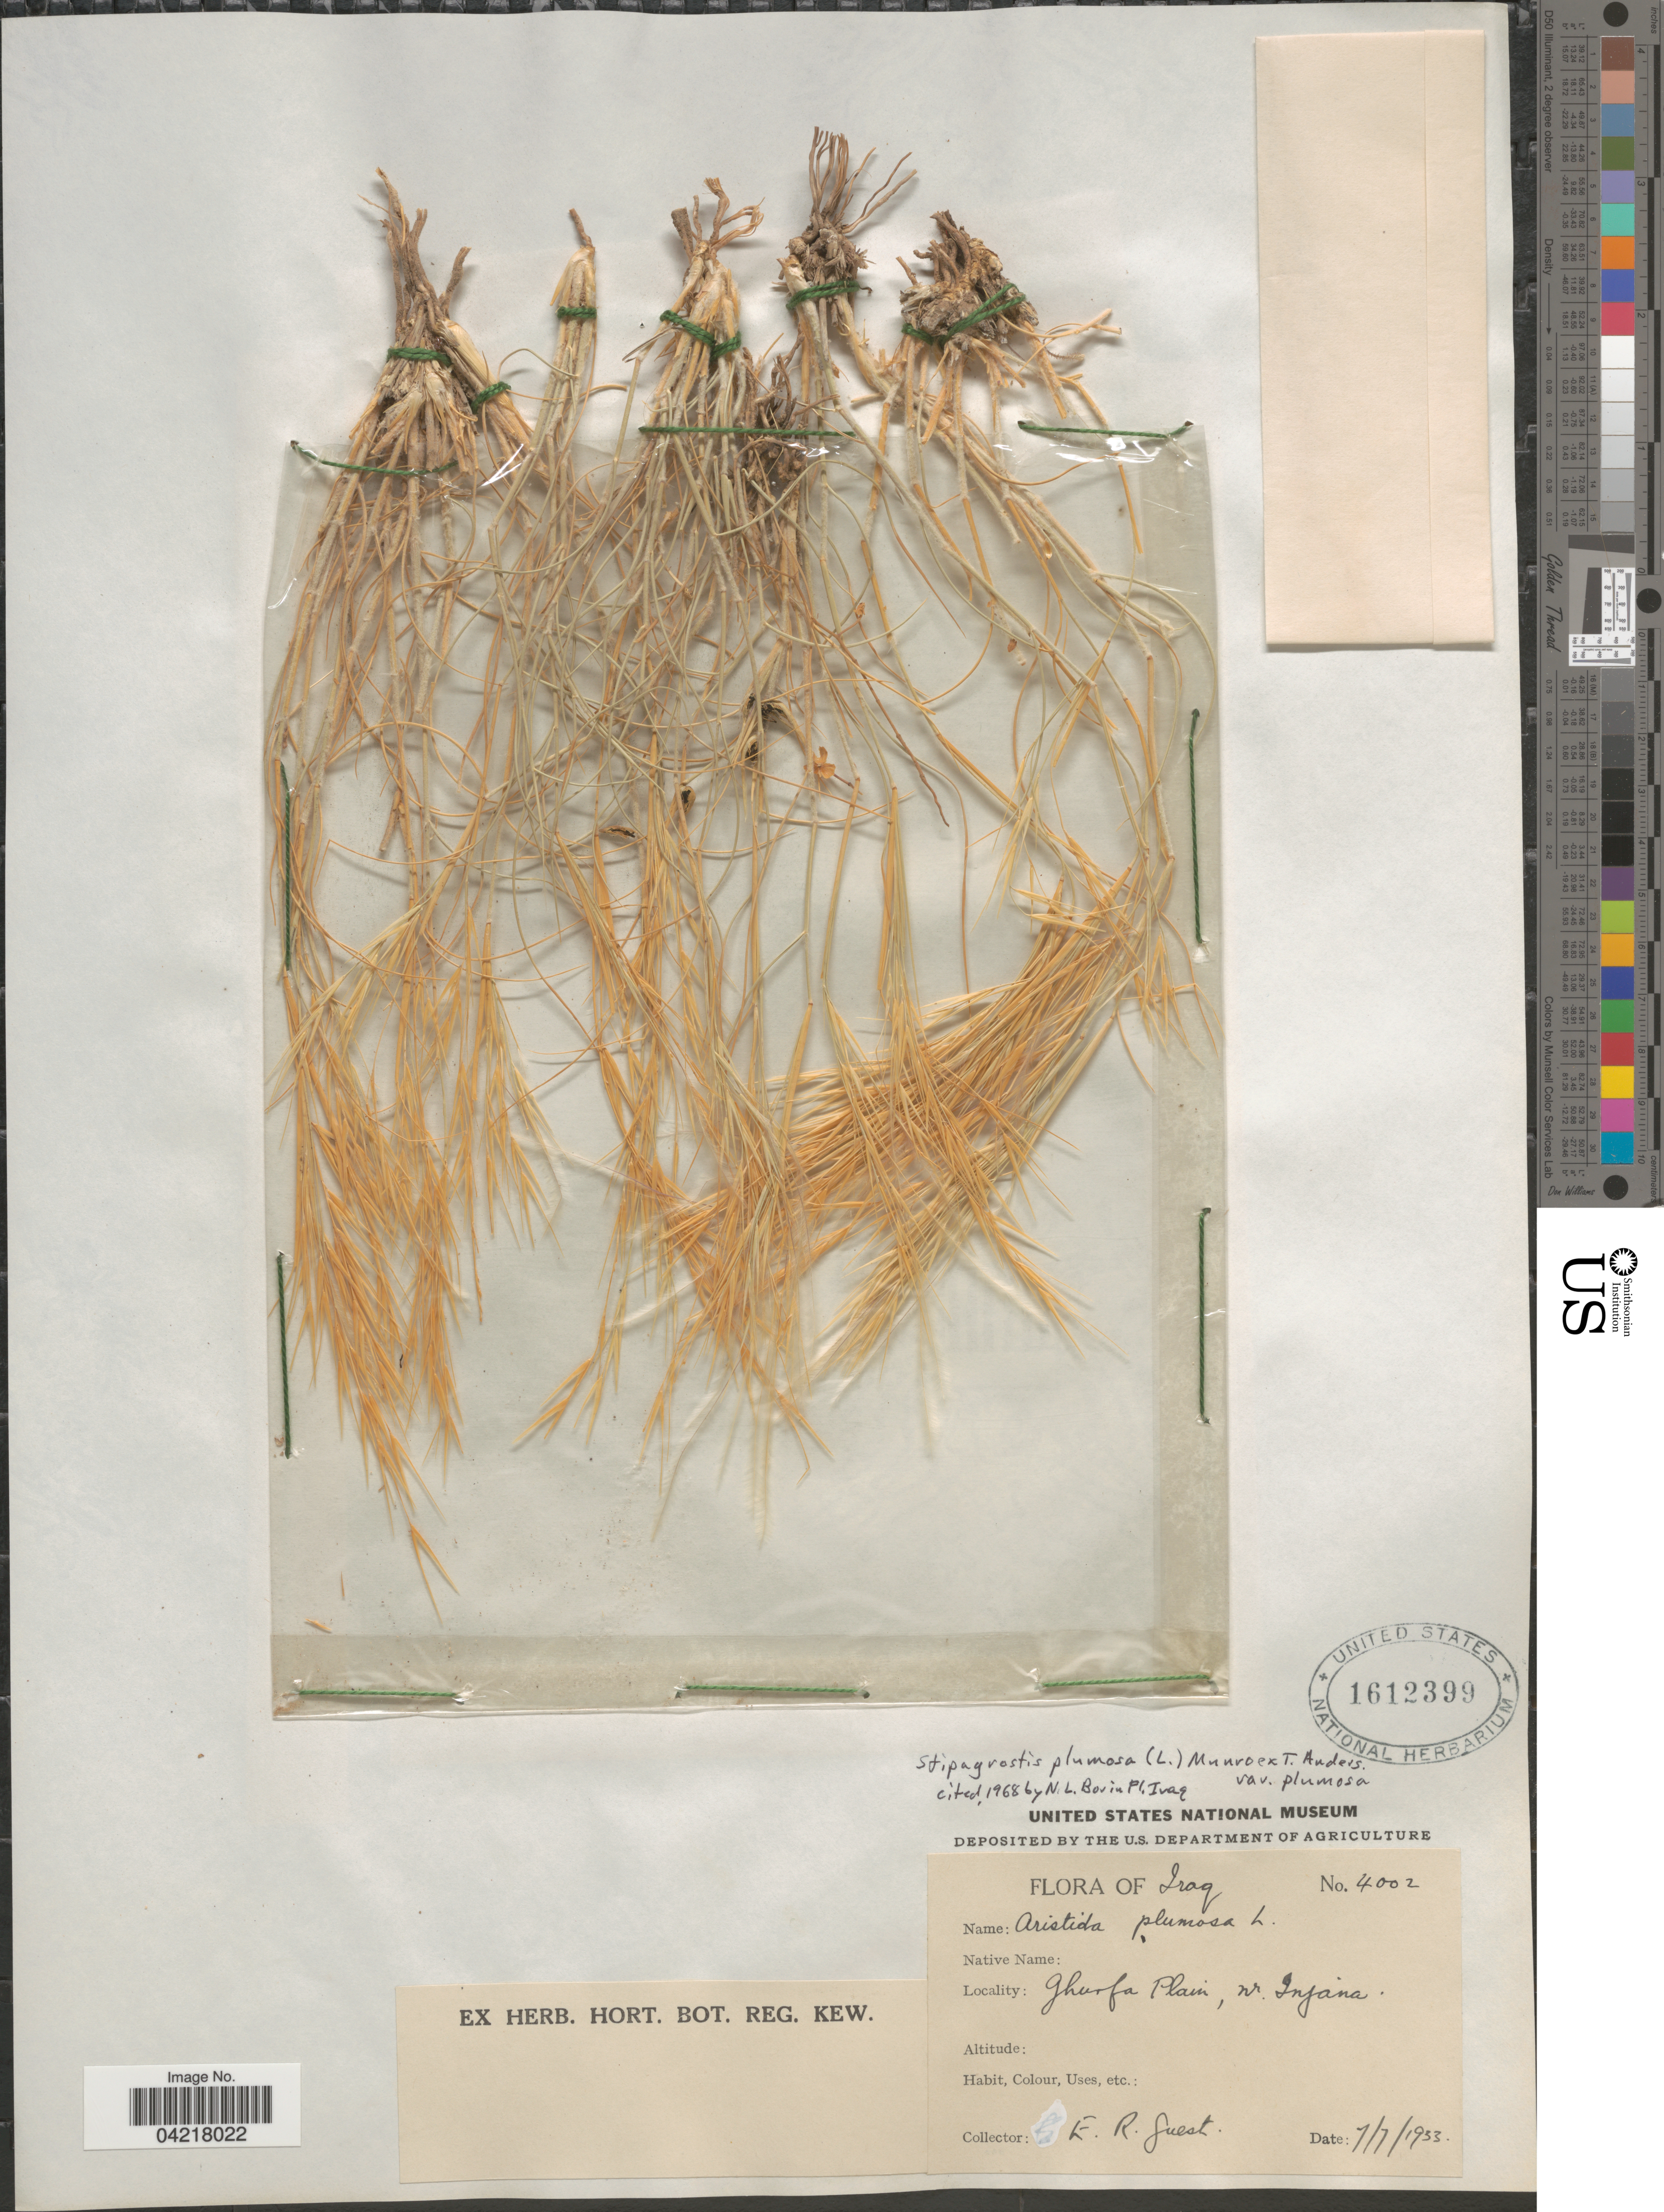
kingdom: Plantae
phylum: Tracheophyta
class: Liliopsida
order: Poales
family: Poaceae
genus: Stipagrostis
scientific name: Stipagrostis plumosa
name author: (L.) Munro ex T. Anderson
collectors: E. Guest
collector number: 4002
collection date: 1933-07-07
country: Iraq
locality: Ghurfa Plain, nr. Injana.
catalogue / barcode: US 1612399